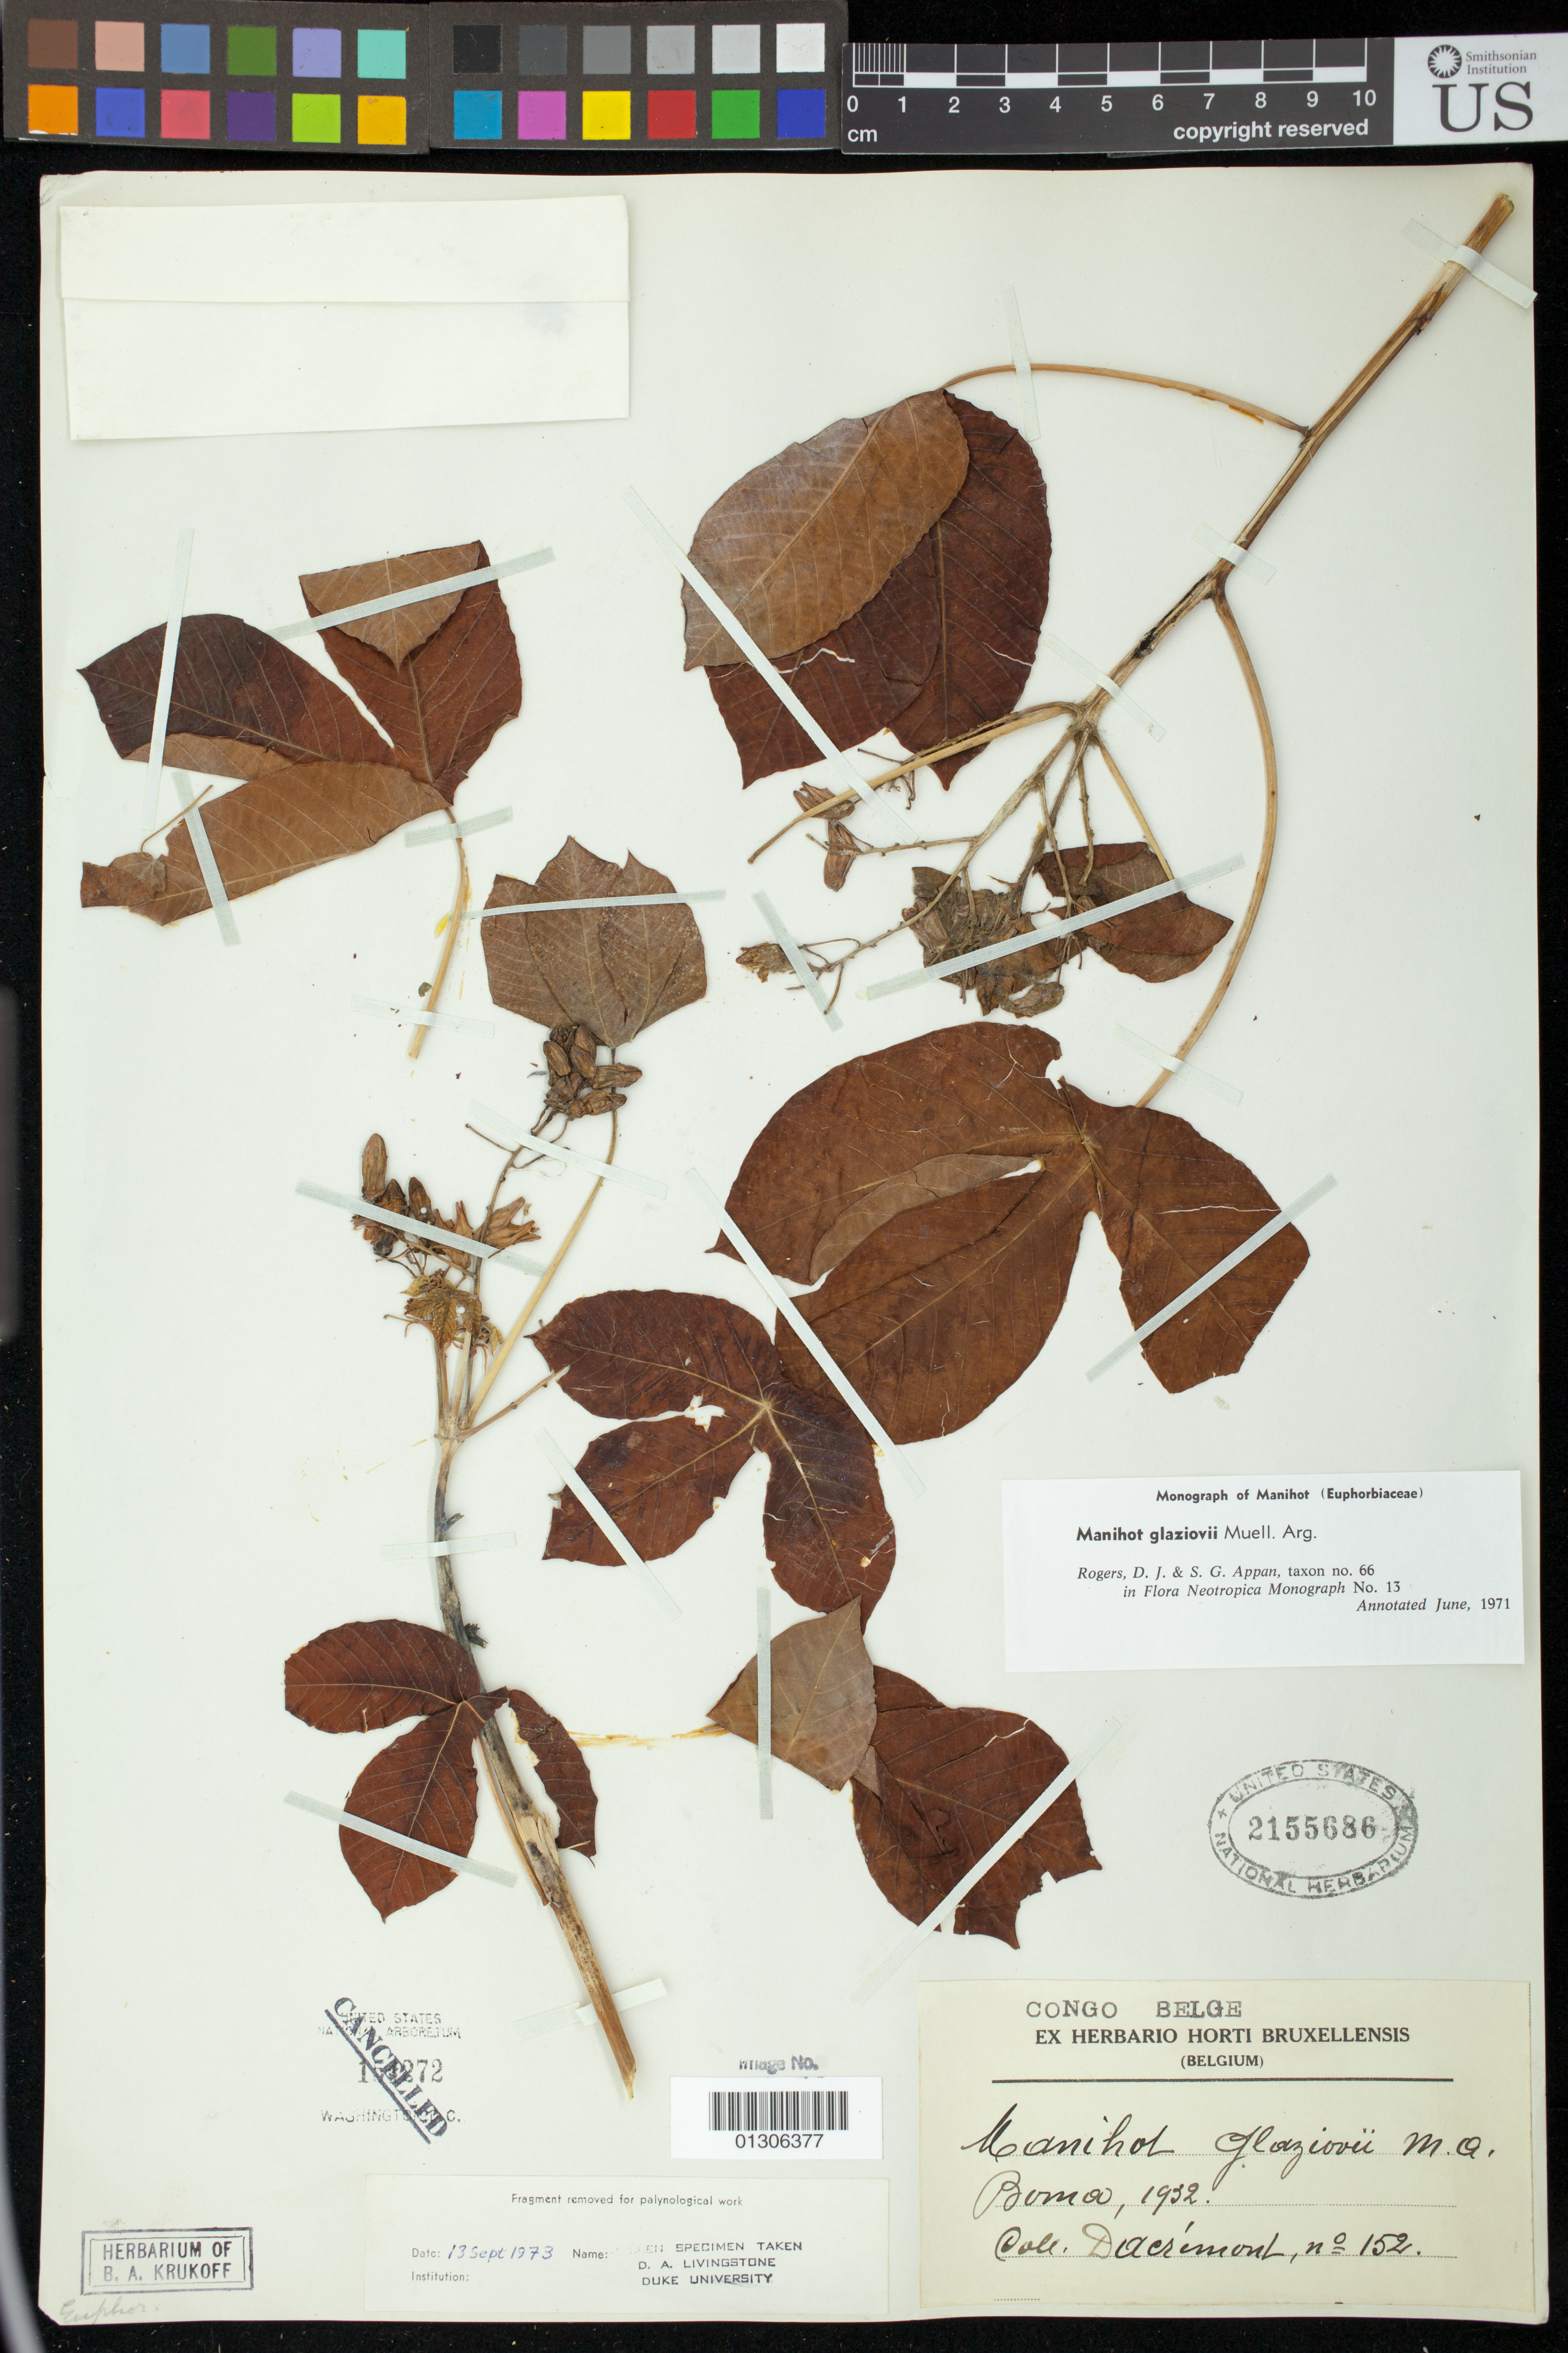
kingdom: Plantae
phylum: Tracheophyta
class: Magnoliopsida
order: Malpighiales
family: Euphorbiaceae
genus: Manihot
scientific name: Manihot glaziovii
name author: Müll. Arg.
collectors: -. Dacremont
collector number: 152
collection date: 1932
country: Congo, Democratic Republic of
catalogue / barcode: US 2155686